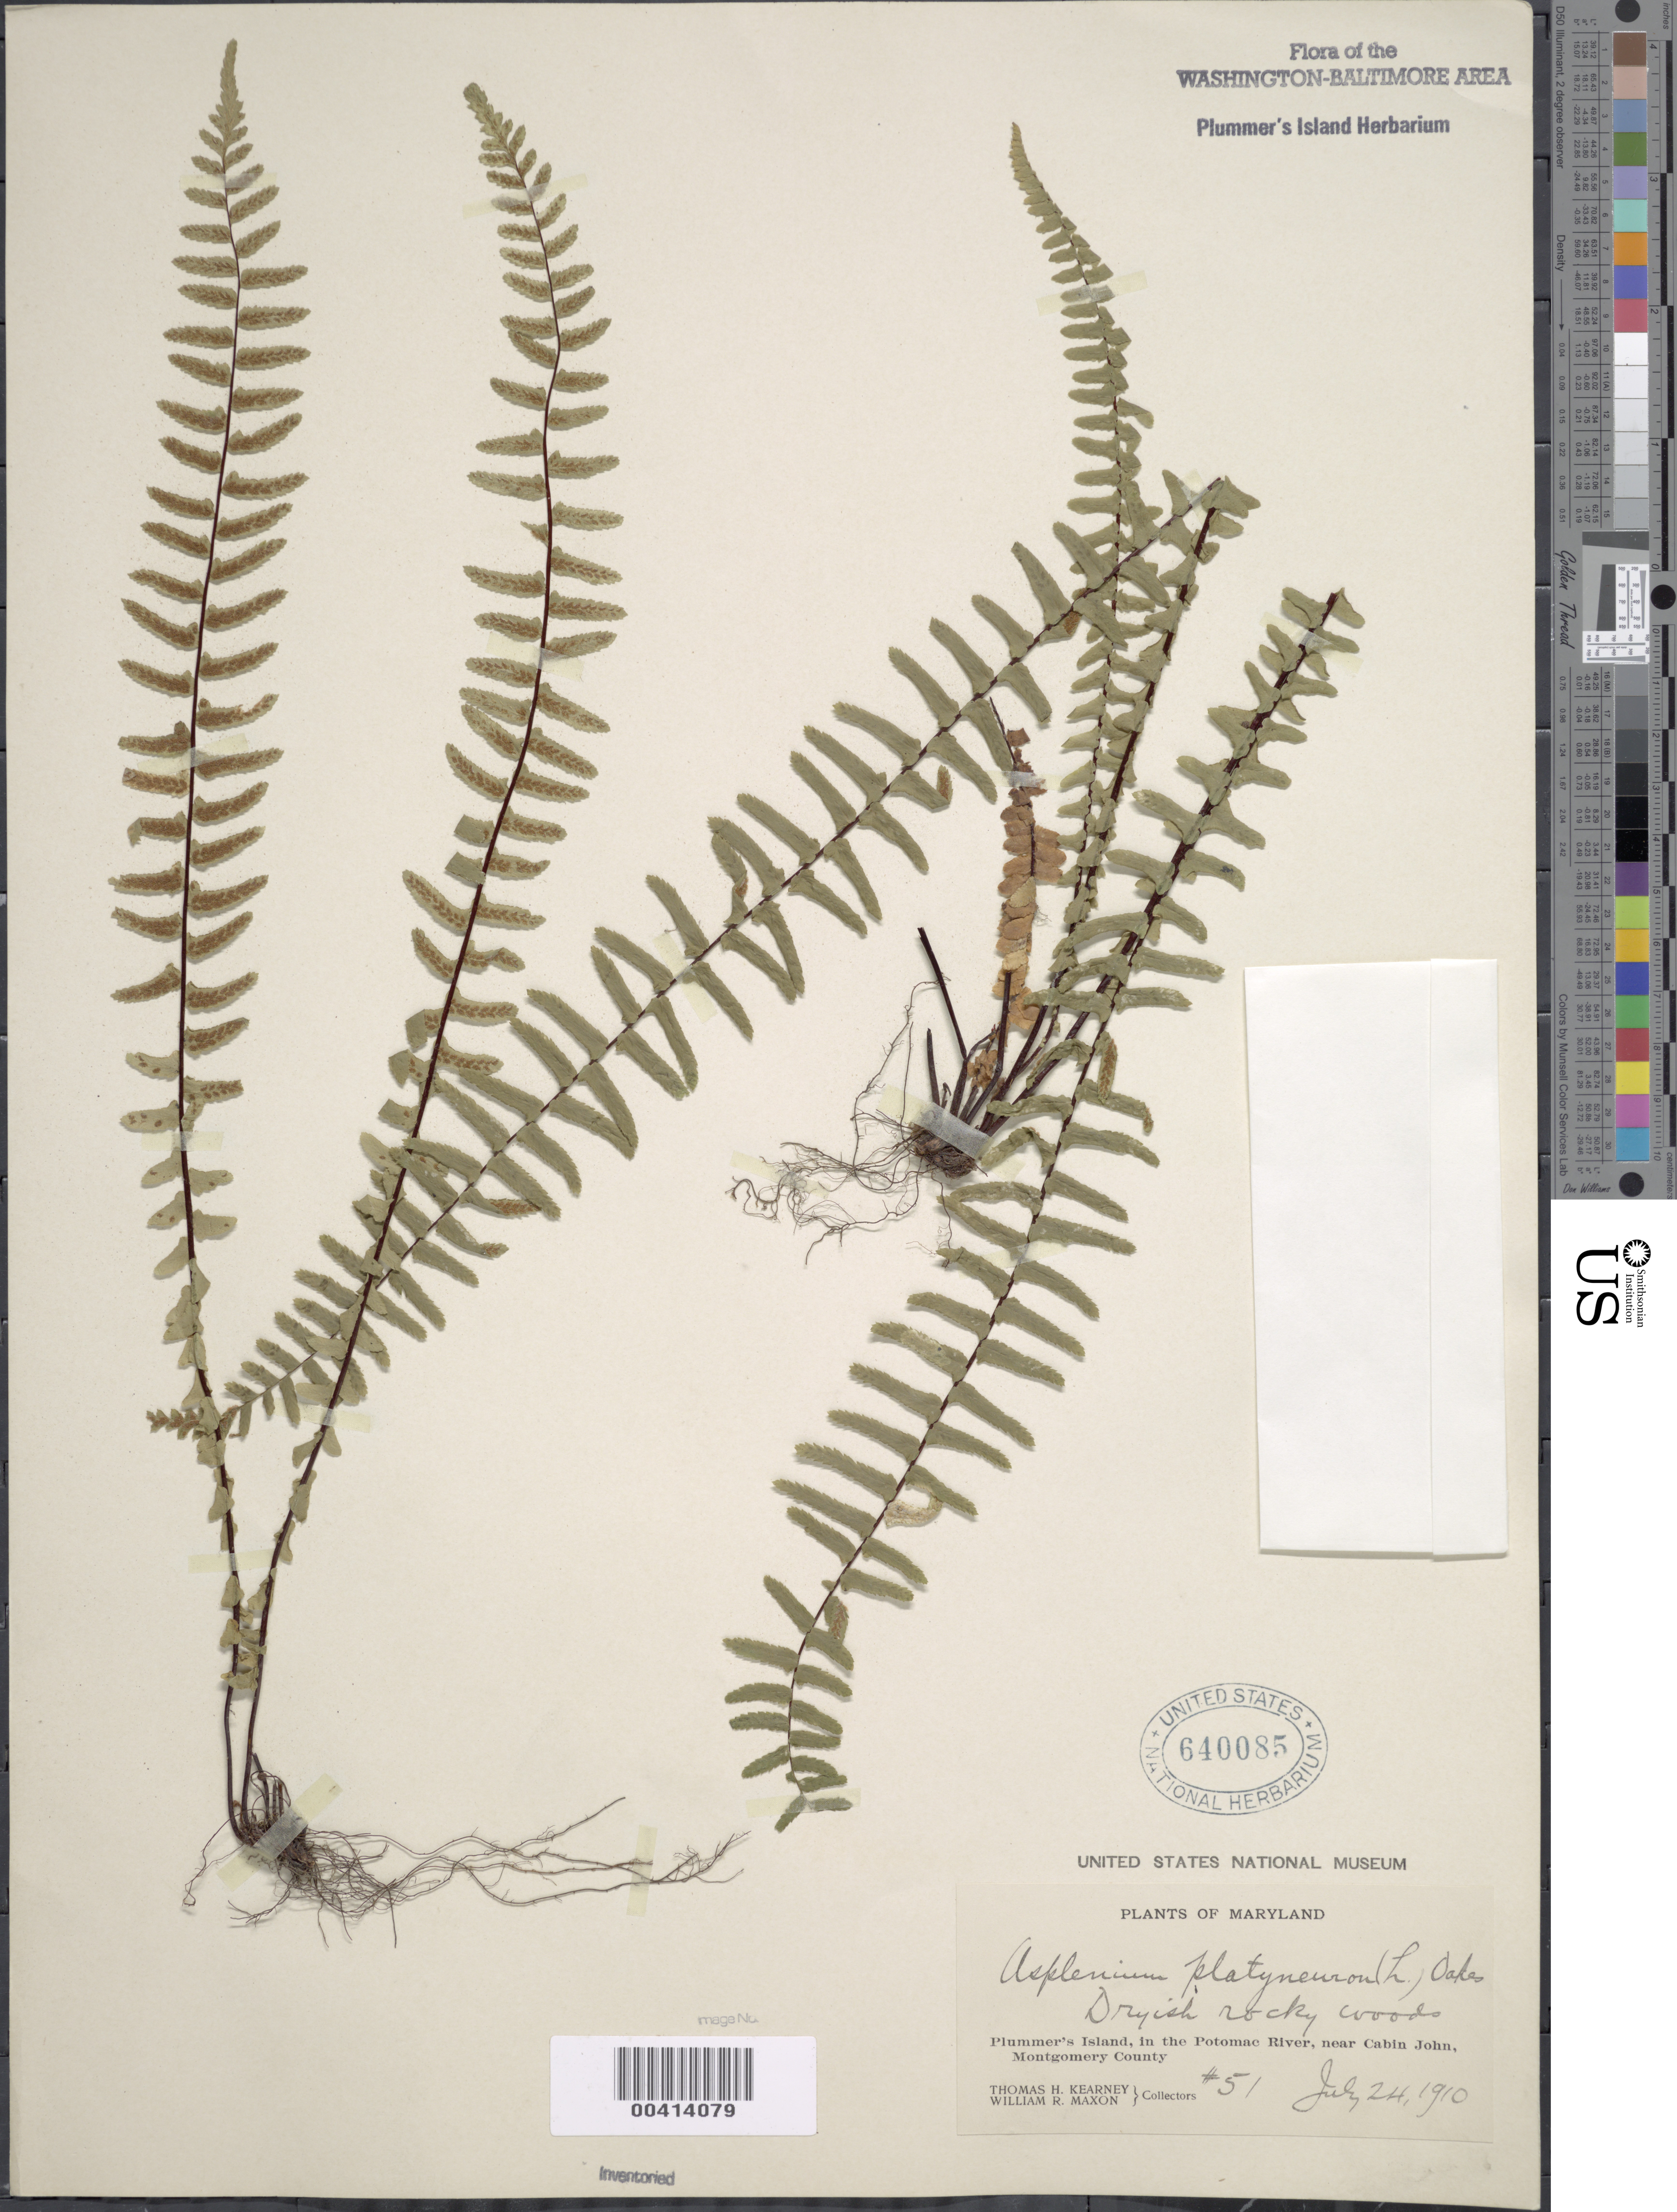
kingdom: Plantae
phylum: Tracheophyta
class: Polypodiopsida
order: Polypodiales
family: Aspleniaceae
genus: Asplenium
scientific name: Asplenium platyneuron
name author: (L.) Britton, Stearns & Poggenb.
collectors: T. H. Kearney & W. R. Maxon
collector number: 51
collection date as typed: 24 Jul 1910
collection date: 1910-07-24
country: United States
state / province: Maryland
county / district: Montgomery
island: Plummers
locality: Plummer's Island C. & O. Canal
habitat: Dryish, rocky woods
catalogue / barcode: US 640085